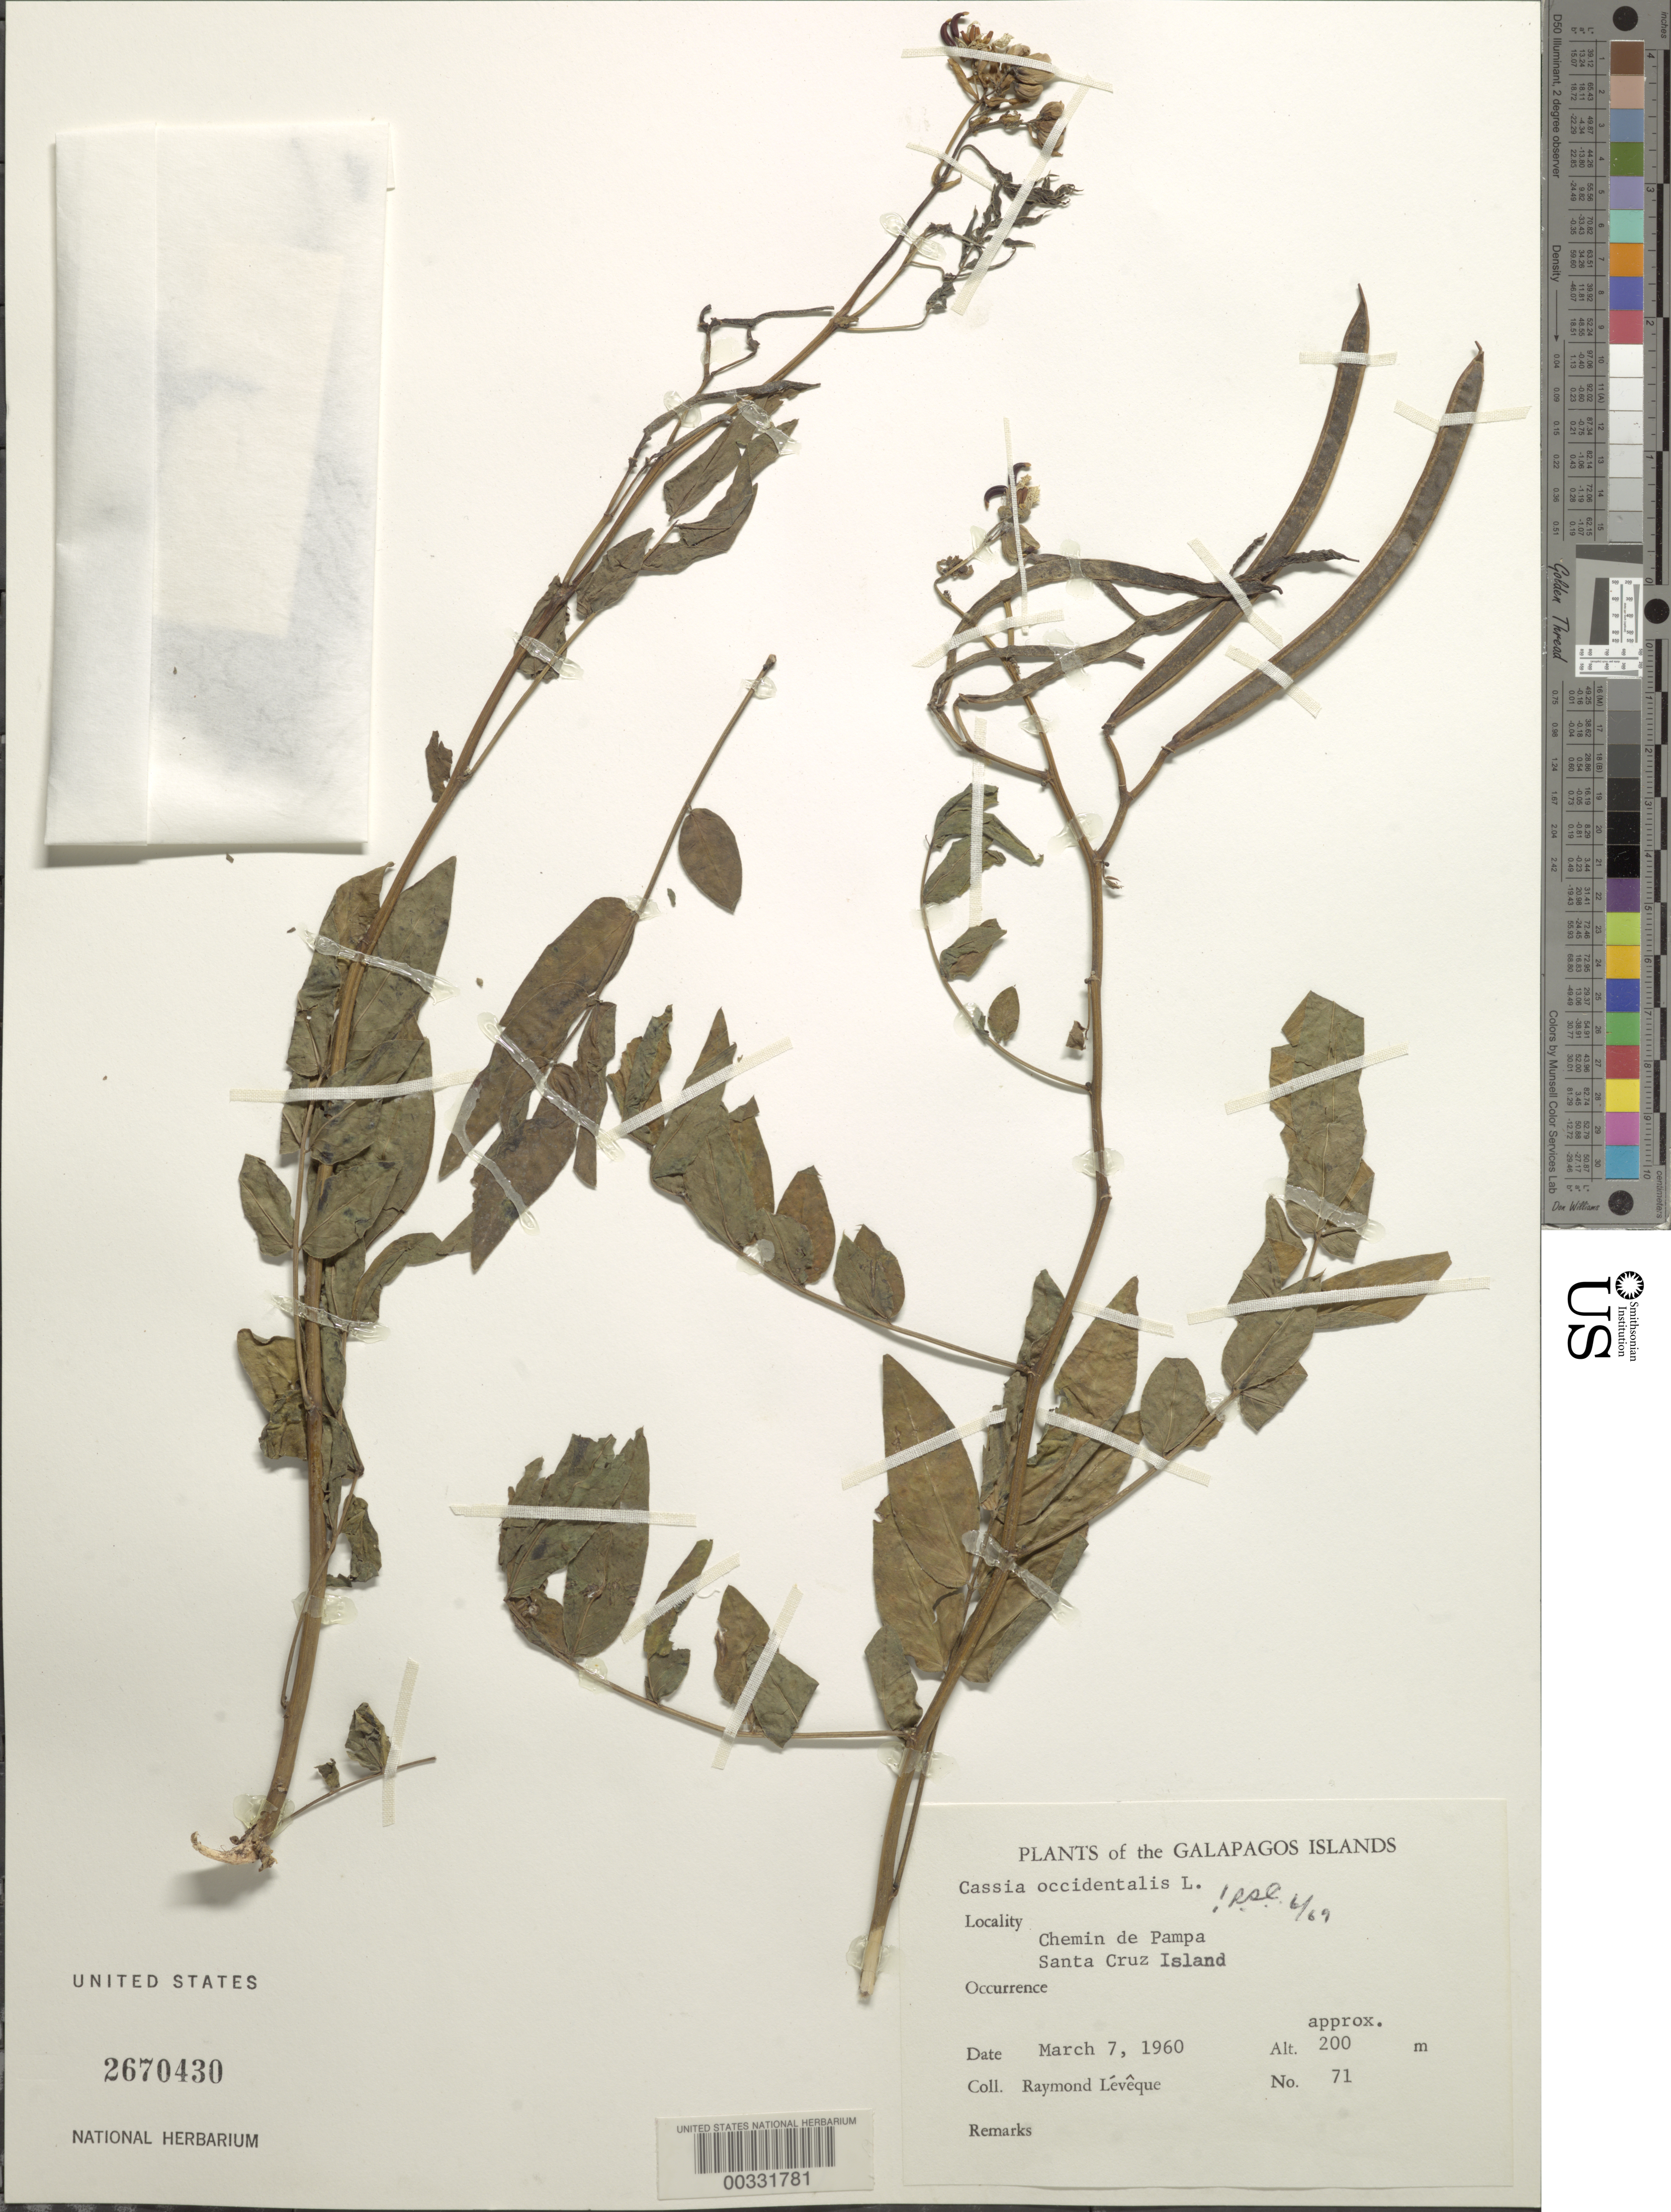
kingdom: Plantae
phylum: Tracheophyta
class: Magnoliopsida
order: Fabales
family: Fabaceae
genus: Senna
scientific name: Senna occidentalis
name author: (L.) Link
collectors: R. Lévêque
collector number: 71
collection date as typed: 07 Mar 1960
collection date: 1960-03-07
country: Ecuador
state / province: Colón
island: Santa Cruz [Indefatigable, Chaves]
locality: Chemin de Pampa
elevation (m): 200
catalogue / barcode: US 2670430